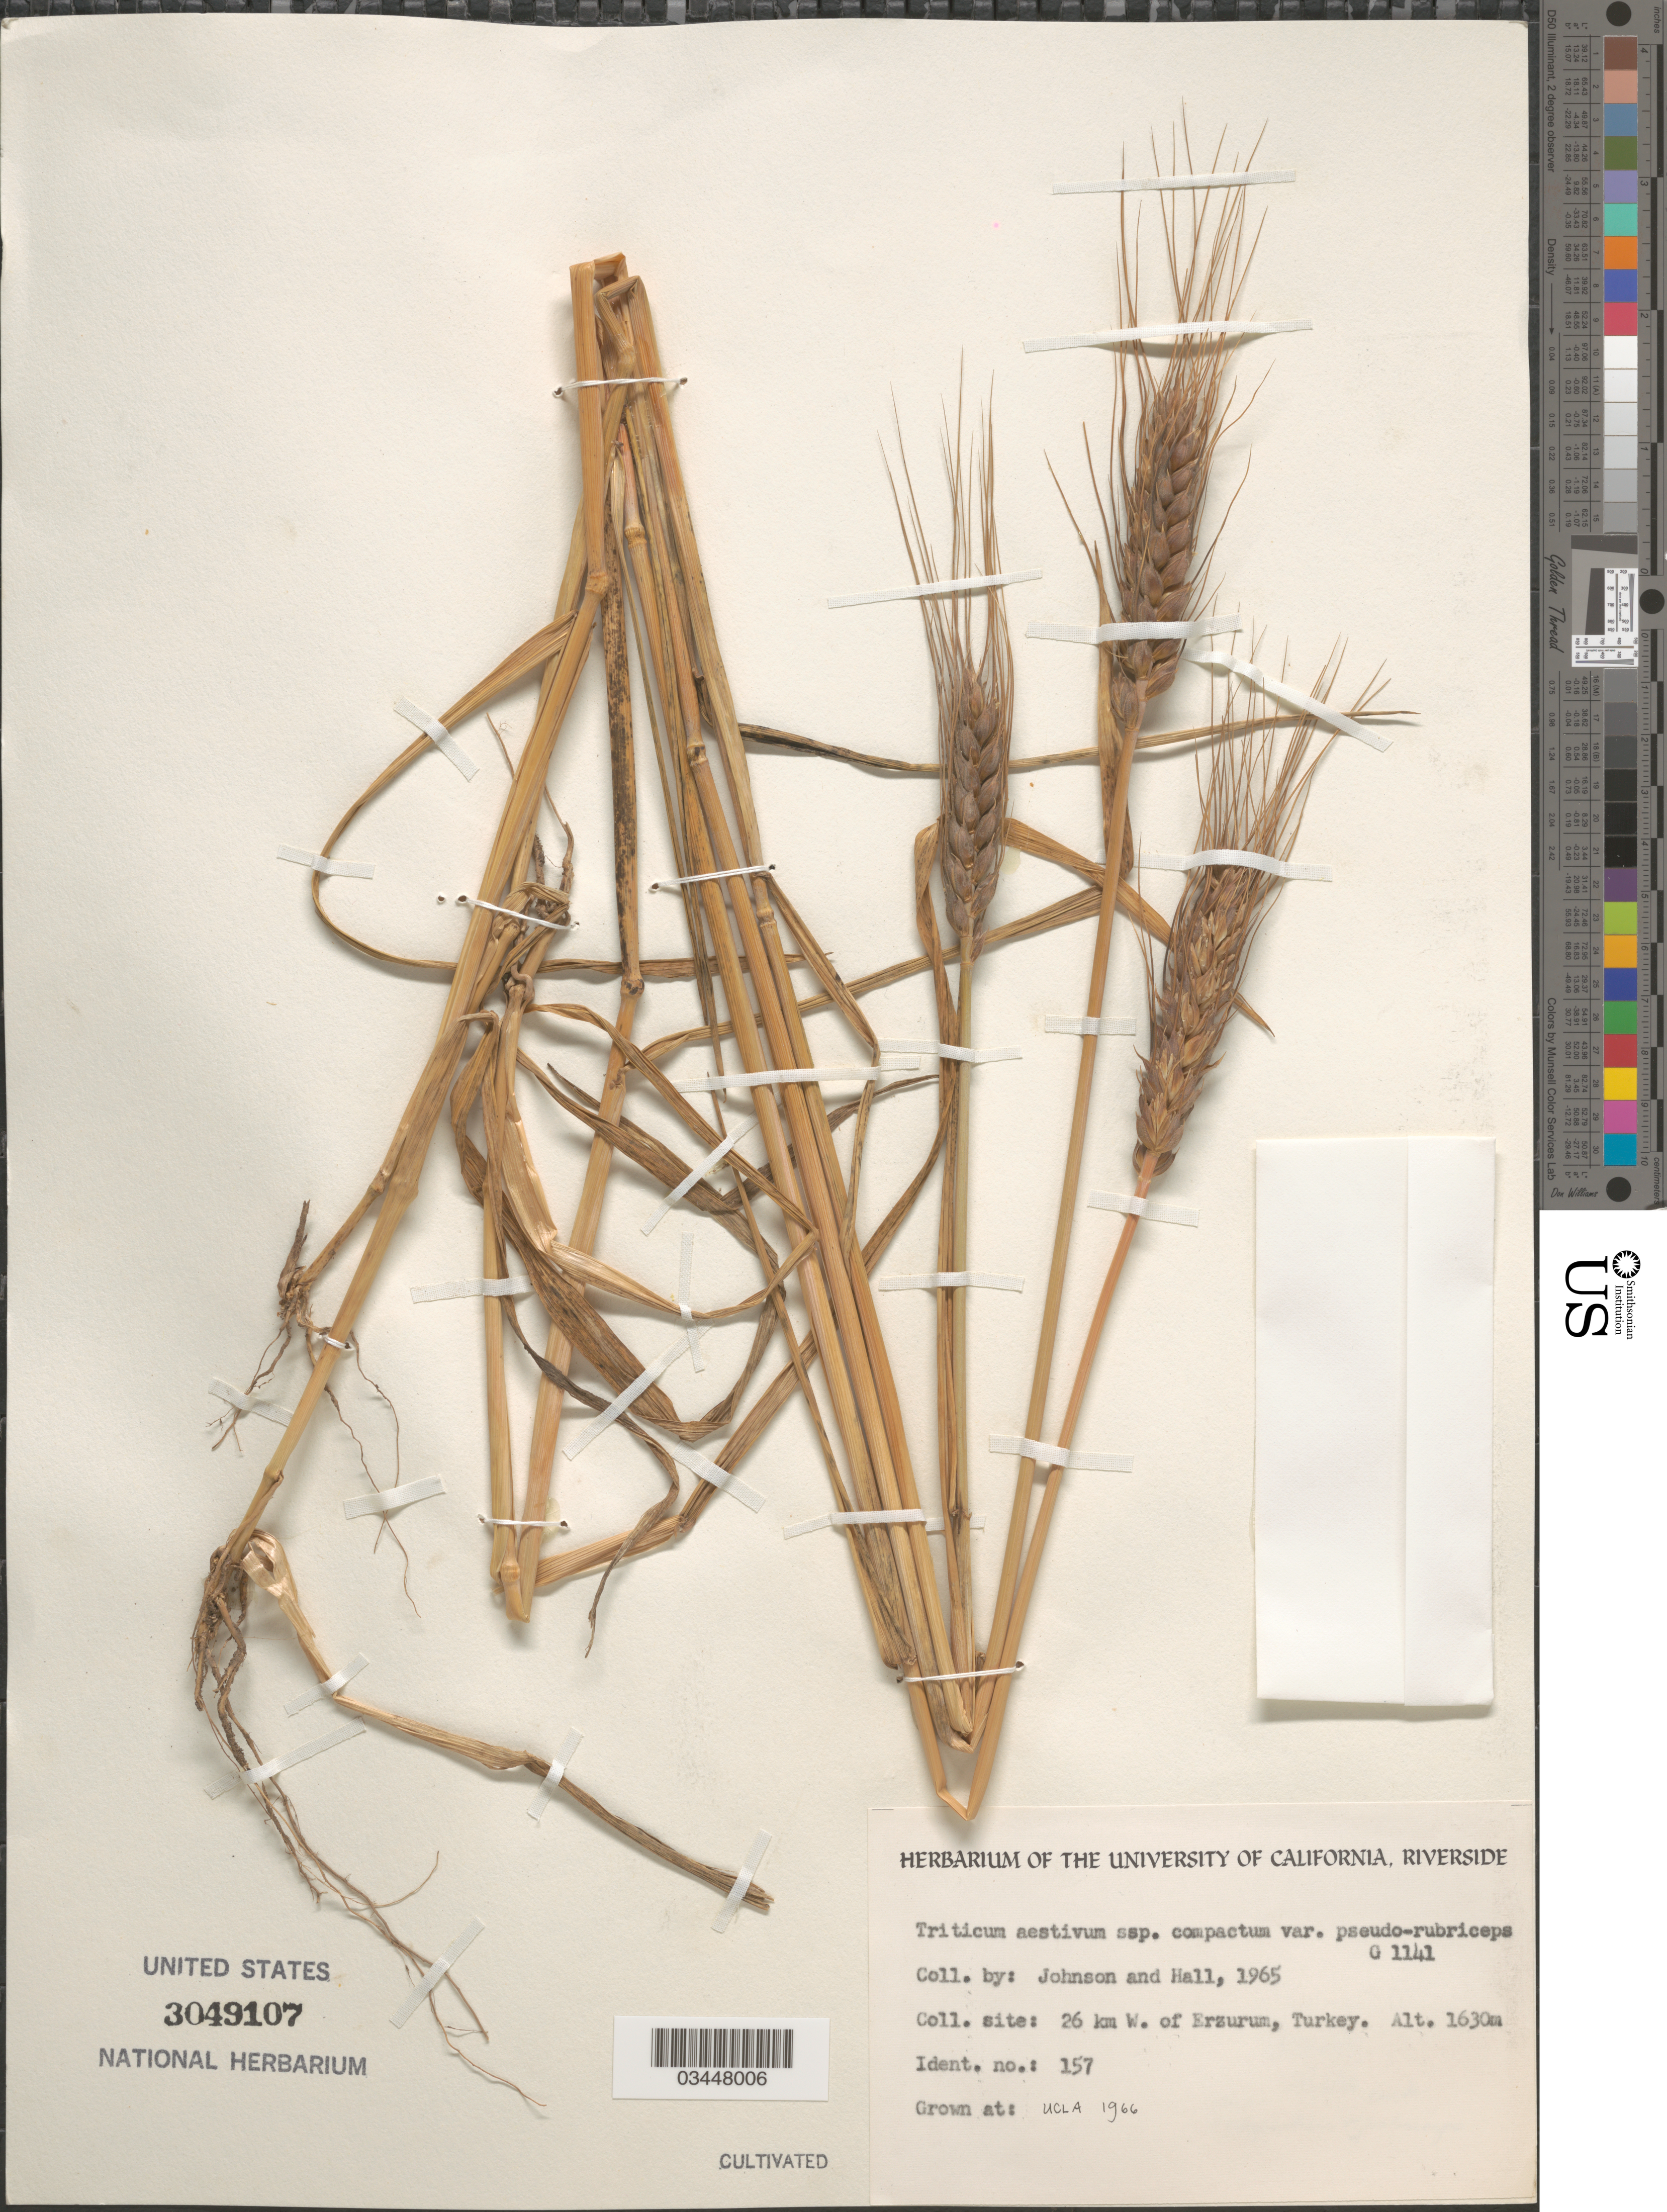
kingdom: Plantae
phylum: Tracheophyta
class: Liliopsida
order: Poales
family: Poaceae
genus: Triticum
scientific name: Triticum aestivum subsp. compactum var. pseudo-rubriceps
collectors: ex herb. Univ. of California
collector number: G1141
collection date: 1966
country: United States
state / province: California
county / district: Los Angeles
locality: UCLA.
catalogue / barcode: US 3049107